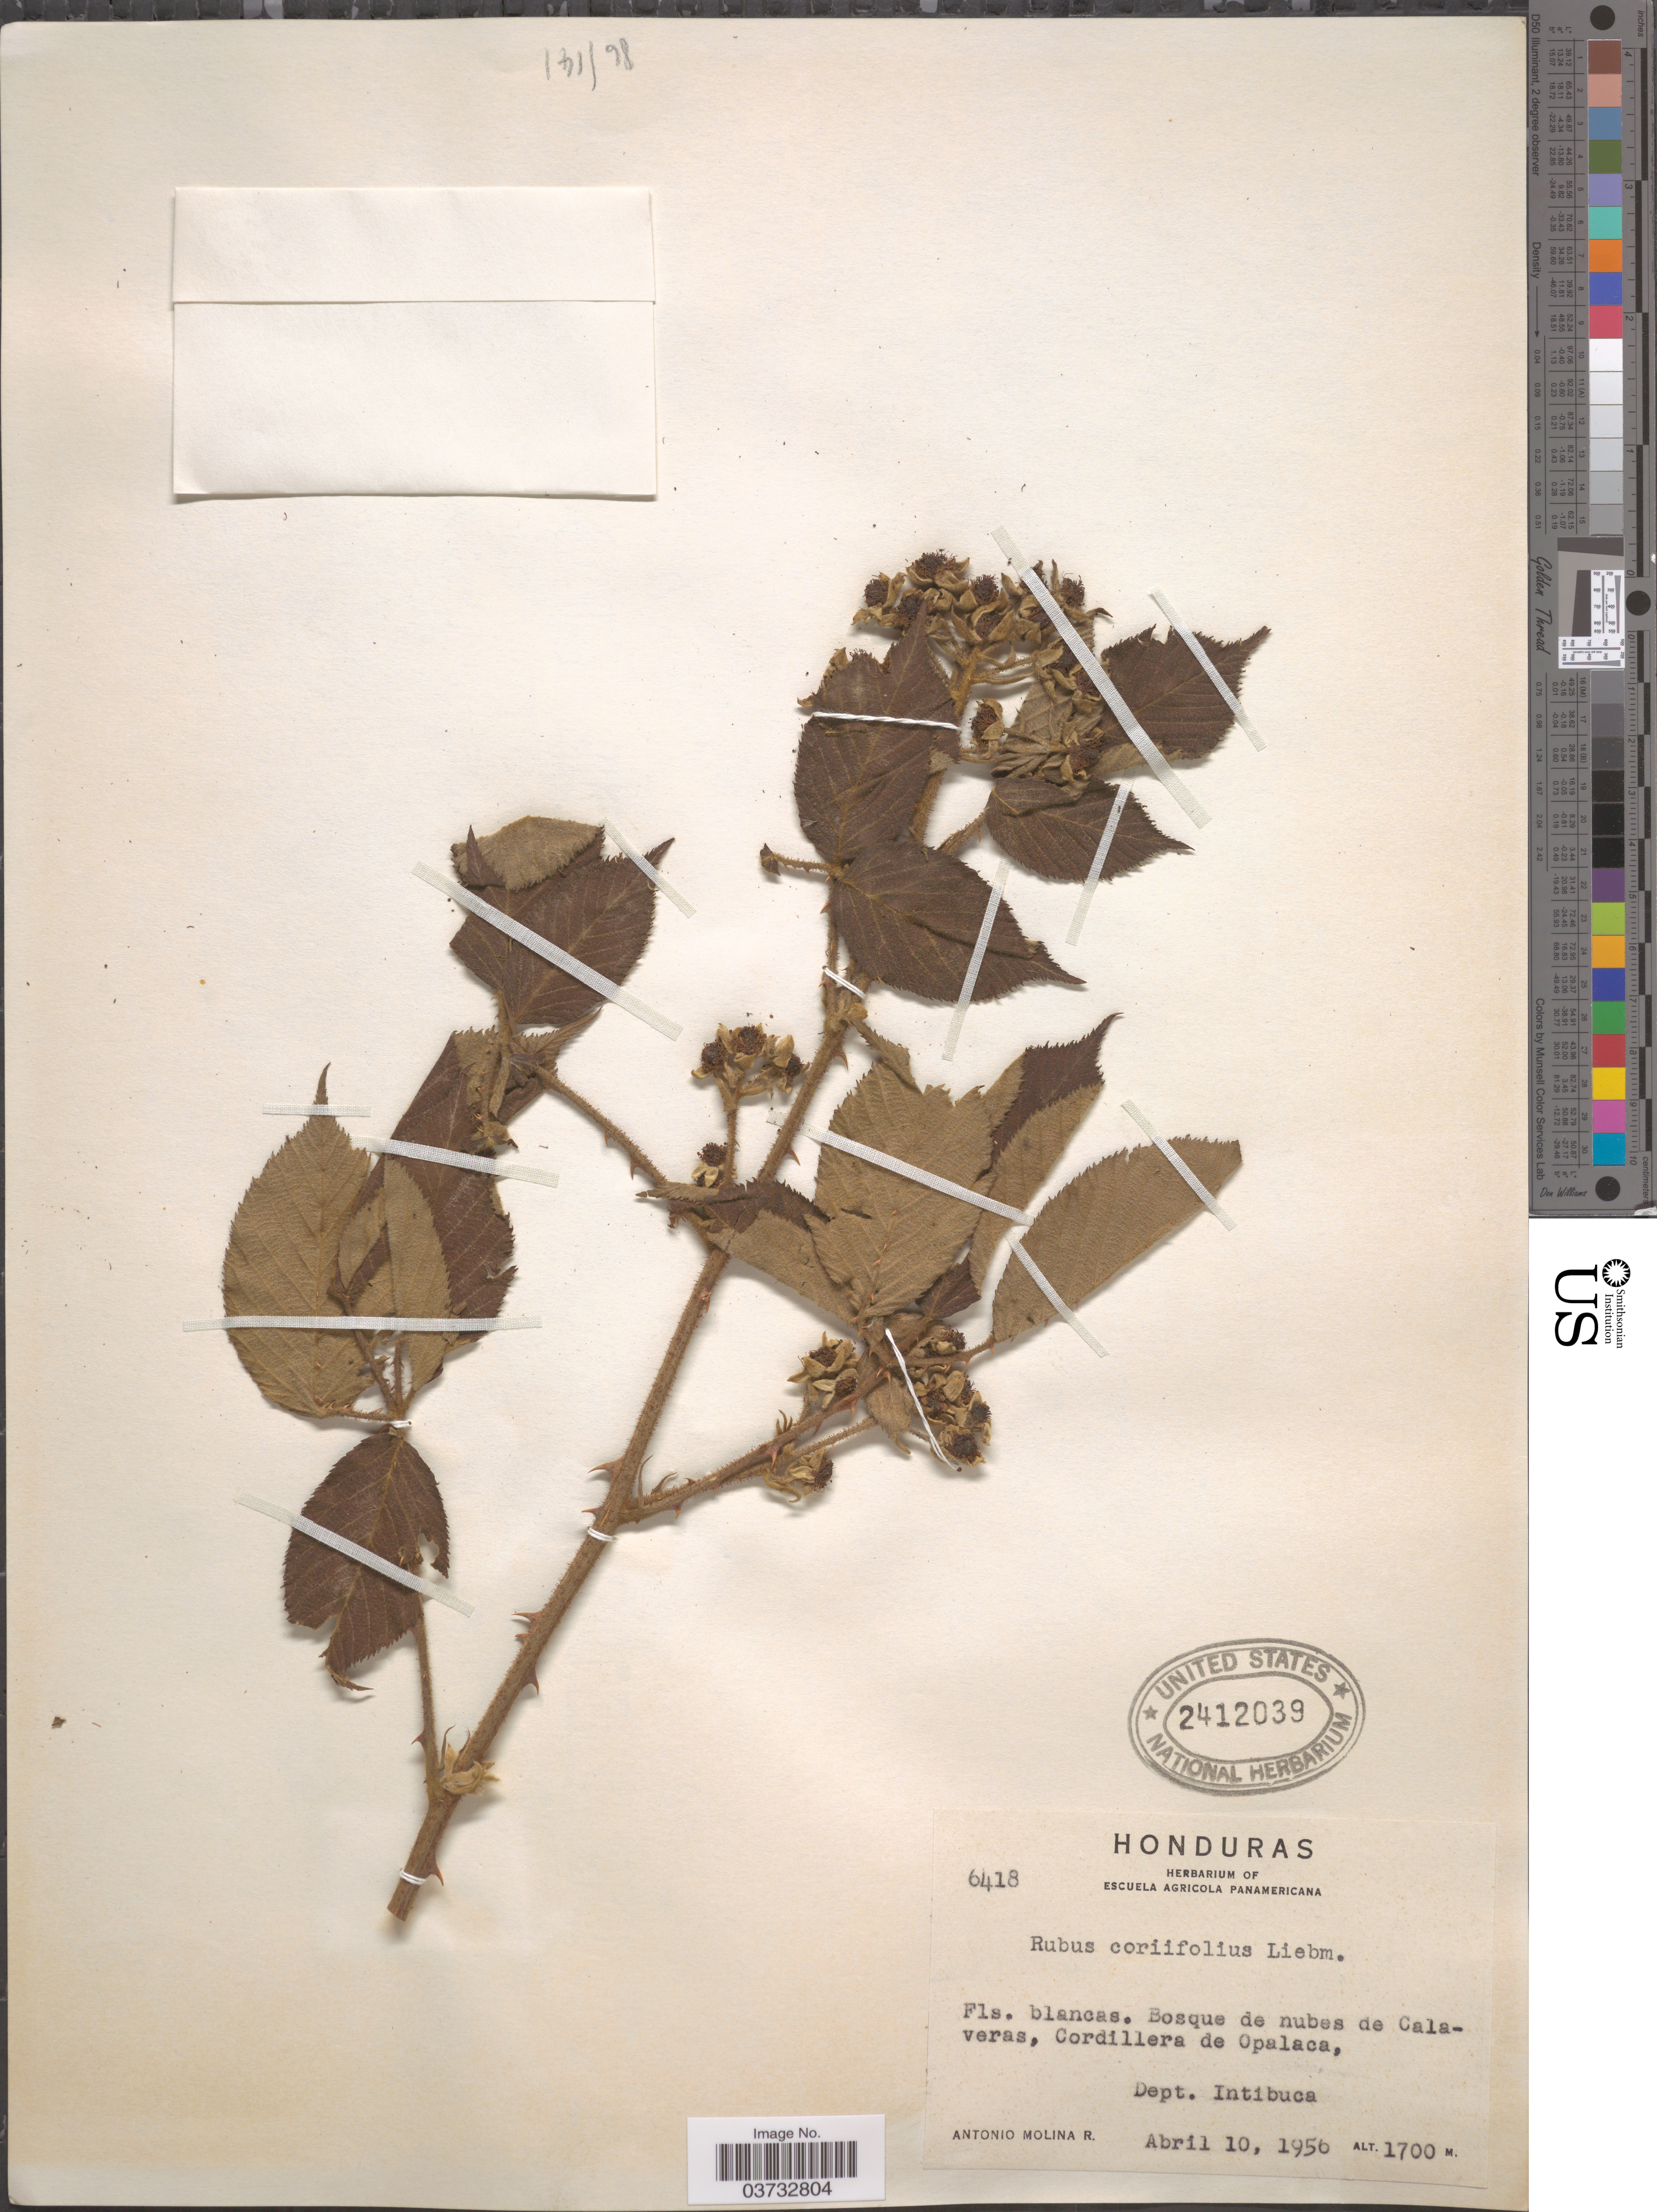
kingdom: Plantae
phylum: Tracheophyta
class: Magnoliopsida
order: Rosales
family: Rosaceae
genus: Rubus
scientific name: Rubus coriifolius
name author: Liebm.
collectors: A. Molina R.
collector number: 6418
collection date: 1956-04-10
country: Honduras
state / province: Intibuca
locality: Bosque de nubes de Calaveras, Cordillera de Opalaca, Dept. Intibuca.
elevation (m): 1700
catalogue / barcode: US 2412039